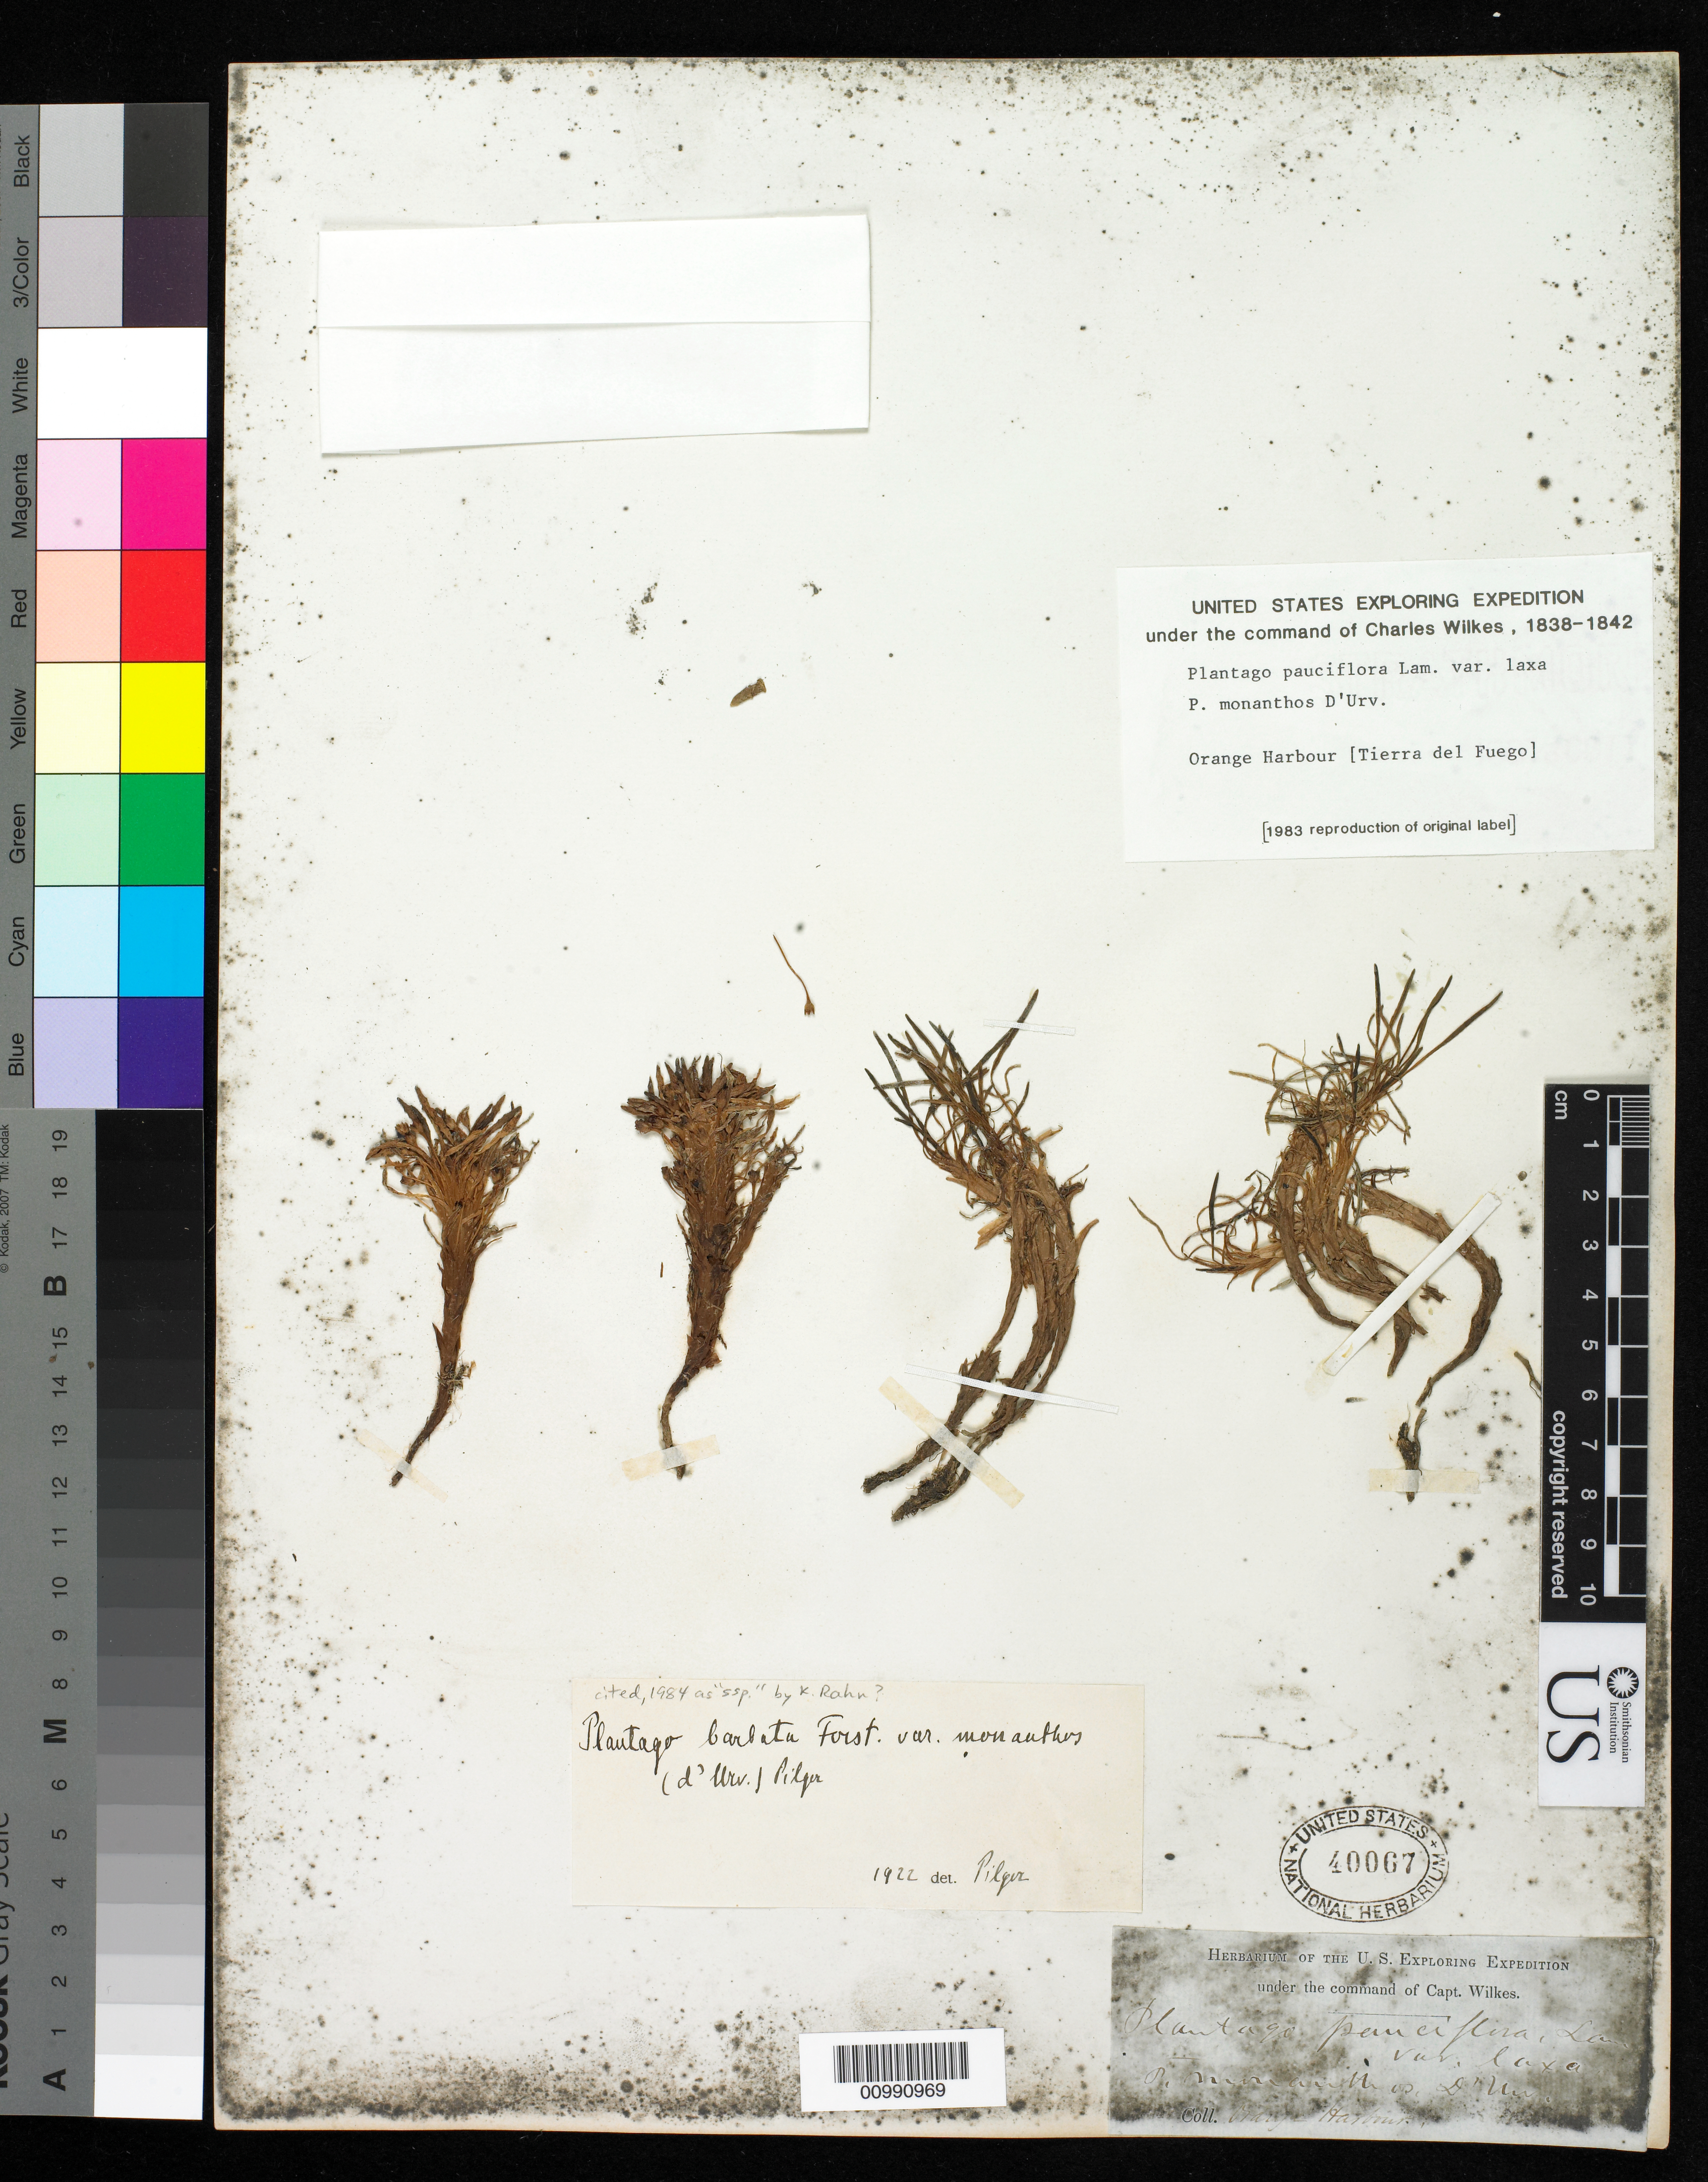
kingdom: Plantae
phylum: Tracheophyta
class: Magnoliopsida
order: Lamiales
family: Plantaginaceae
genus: Plantago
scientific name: Plantago barbata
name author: G. Forst.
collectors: Wilkes Explor. Exped.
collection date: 1838/1842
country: Chile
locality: Orange Harbor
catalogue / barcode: US 40067